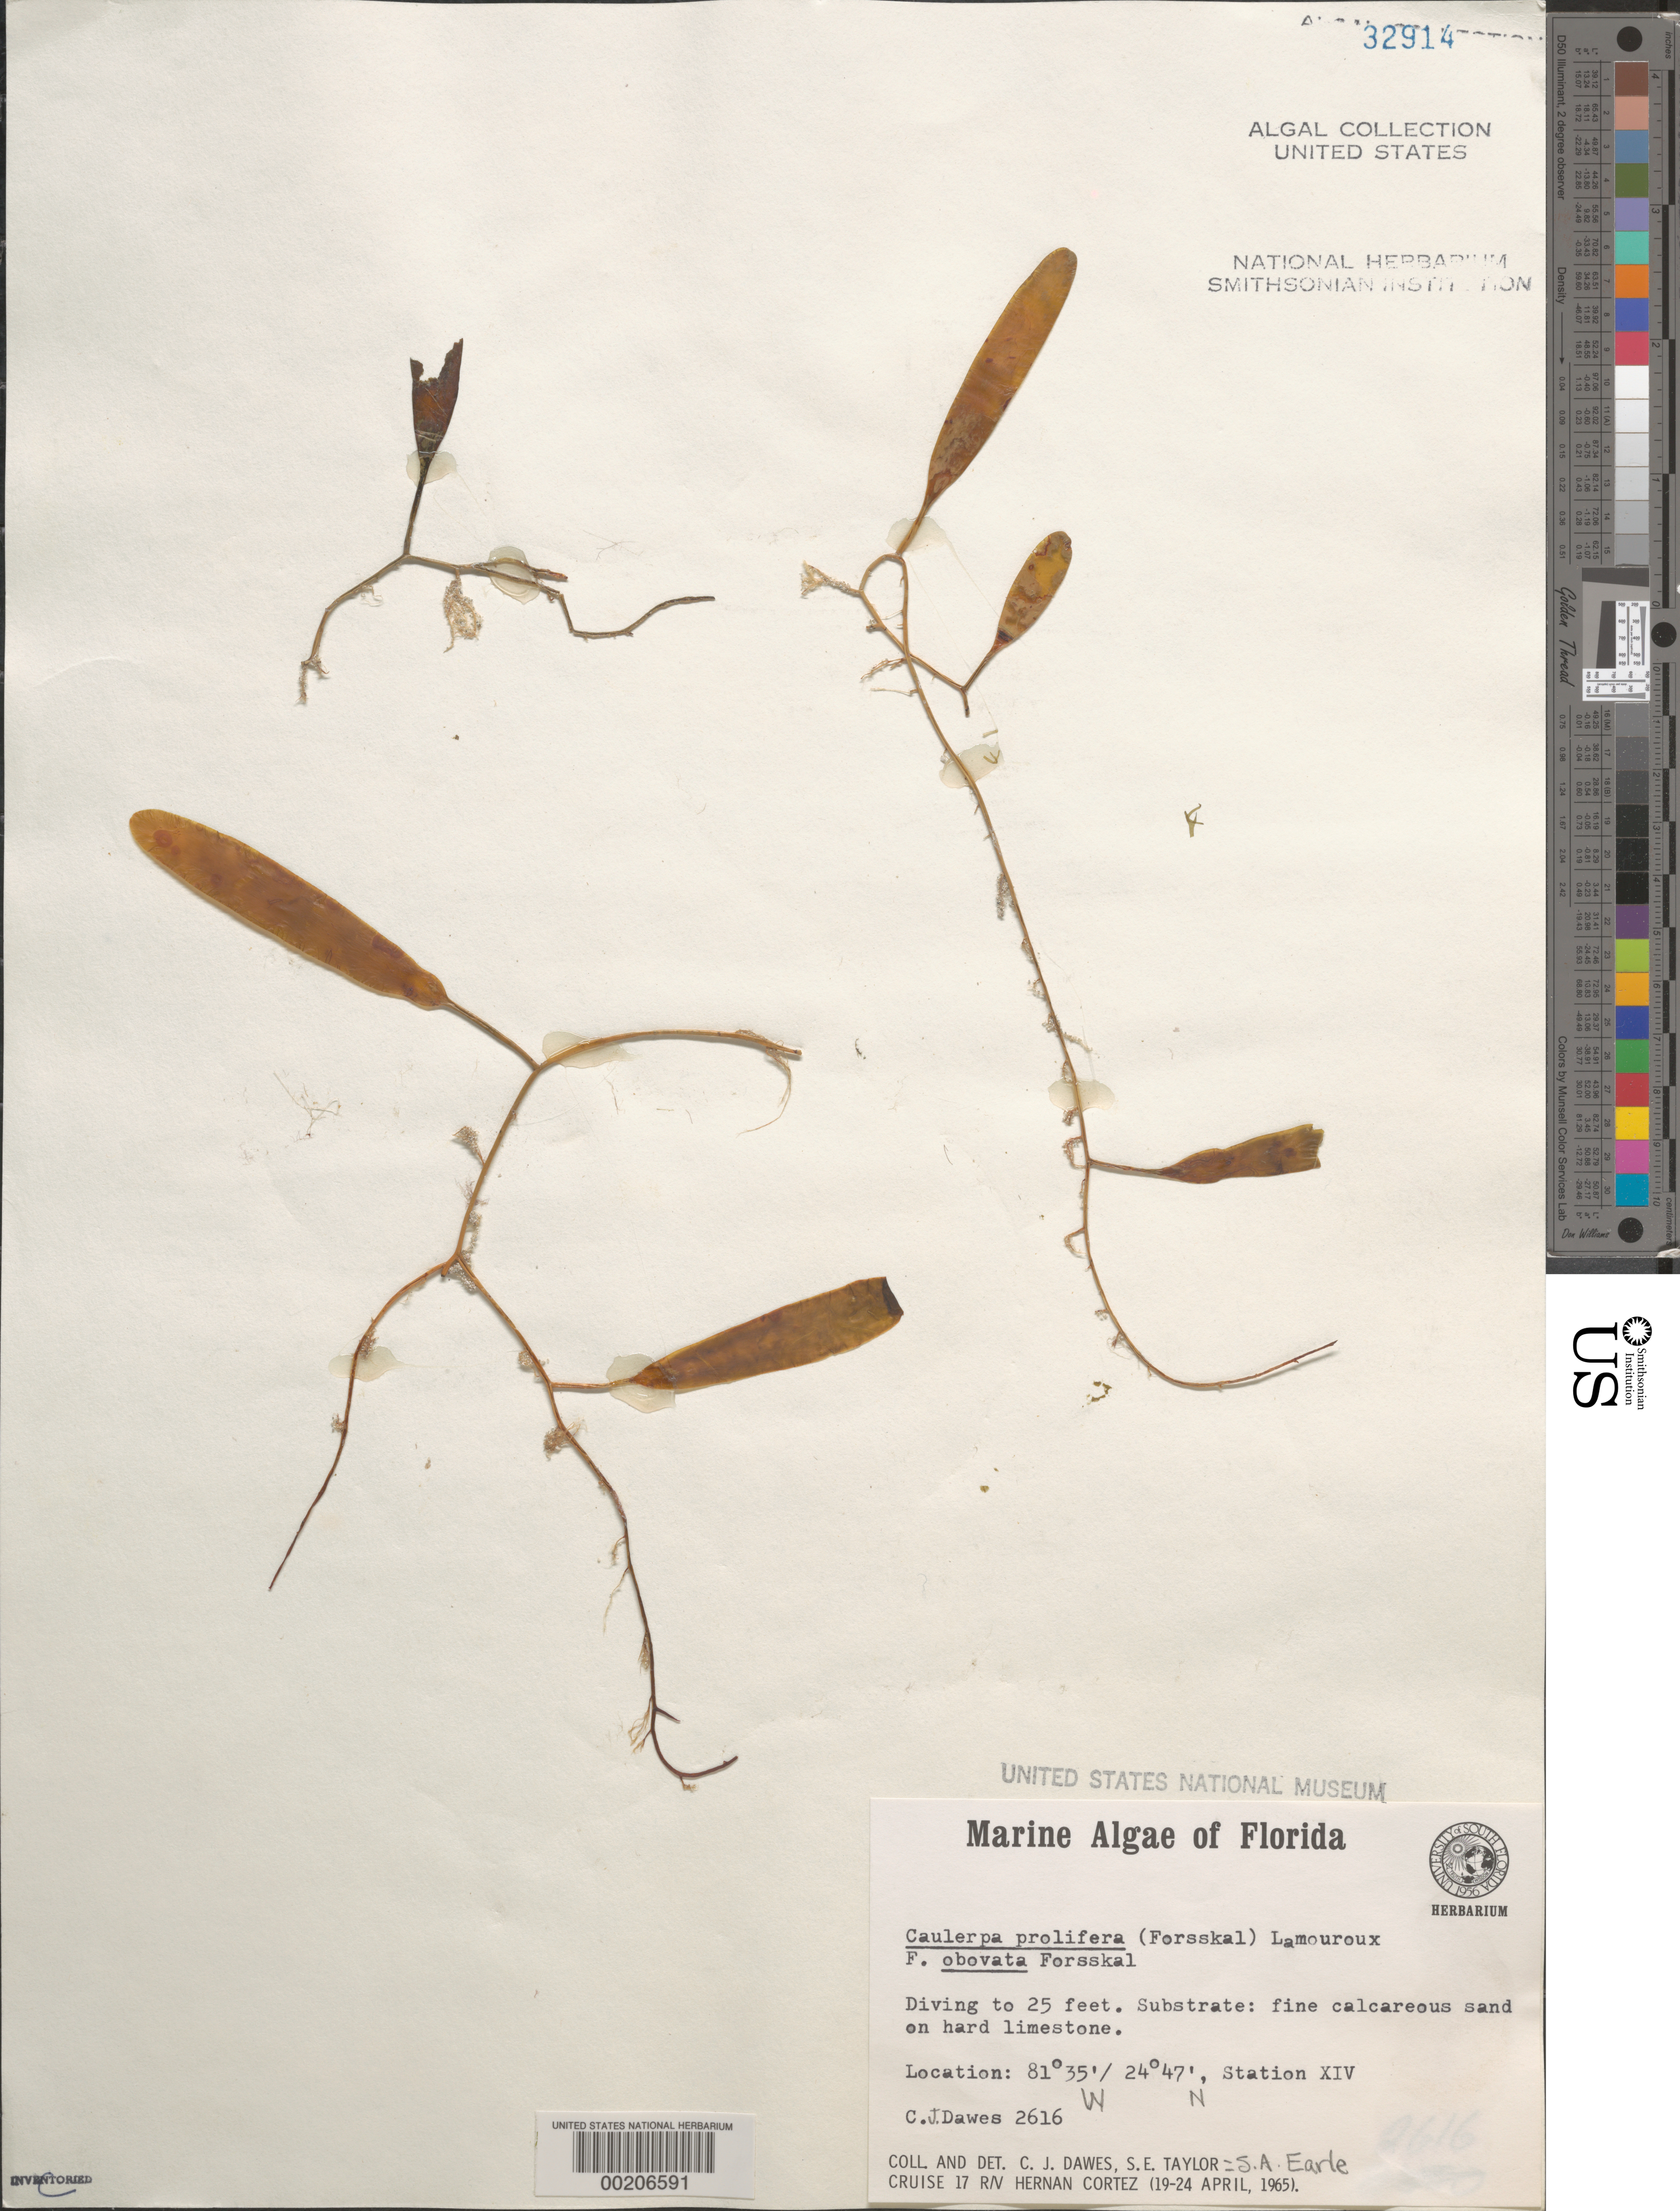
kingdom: Plantae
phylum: Chlorophyta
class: Ulvophyceae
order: Bryopsidales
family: Caulerpaceae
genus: Caulerpa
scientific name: Caulerpa prolifera f. obovata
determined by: Dawes, C. J.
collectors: C. Dawes & S. A. Earle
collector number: Cjd 2616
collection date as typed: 19 Apr 1965 to 24 Apr 1965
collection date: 1965-04-19/1965-04-24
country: United States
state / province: Florida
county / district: Monroe County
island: Florida Keys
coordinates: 24 47' N, 81 35' W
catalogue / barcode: US 32914